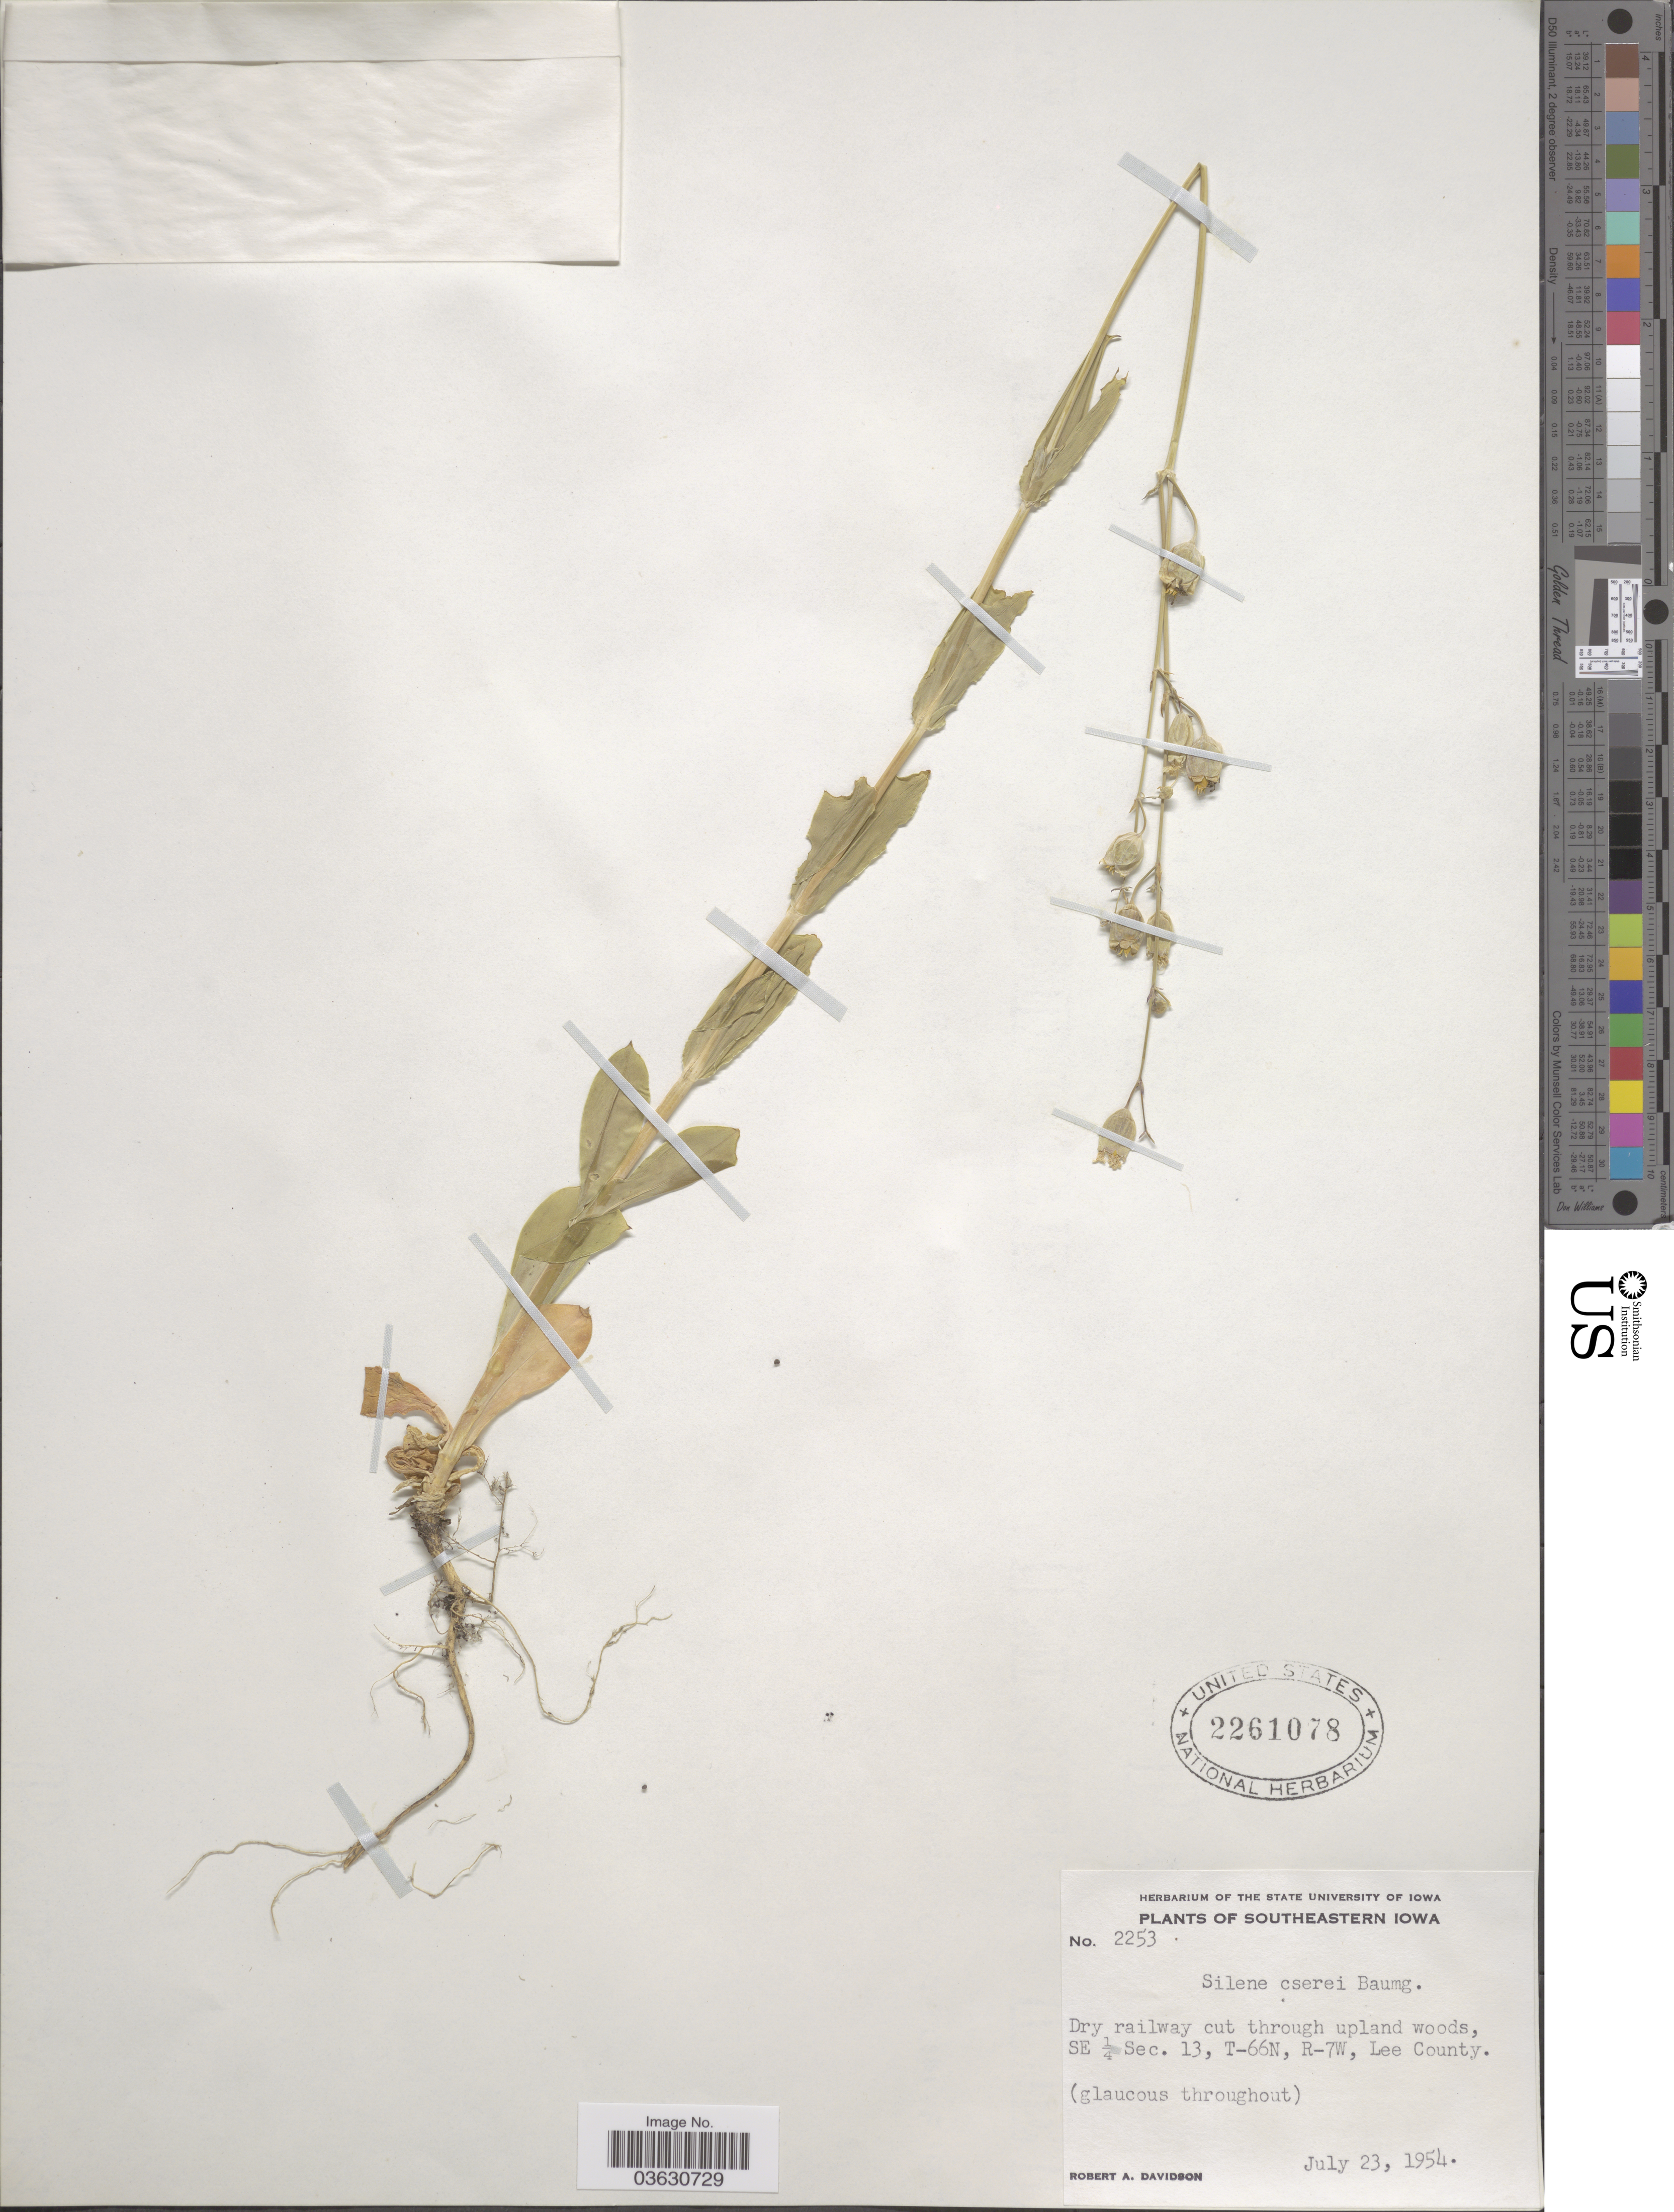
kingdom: Plantae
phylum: Tracheophyta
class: Magnoliopsida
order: Caryophyllales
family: Caryophyllaceae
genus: Silene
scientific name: Silene csereii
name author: Baumg.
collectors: R. A. Davidson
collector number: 2253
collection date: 1954-07-23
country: United States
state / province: Iowa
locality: Southeastern Iowa. Dry railway cut through upland woods, SE ¼ Sec. 13, T-66N, R-7W, Lee County.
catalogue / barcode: US 2261078